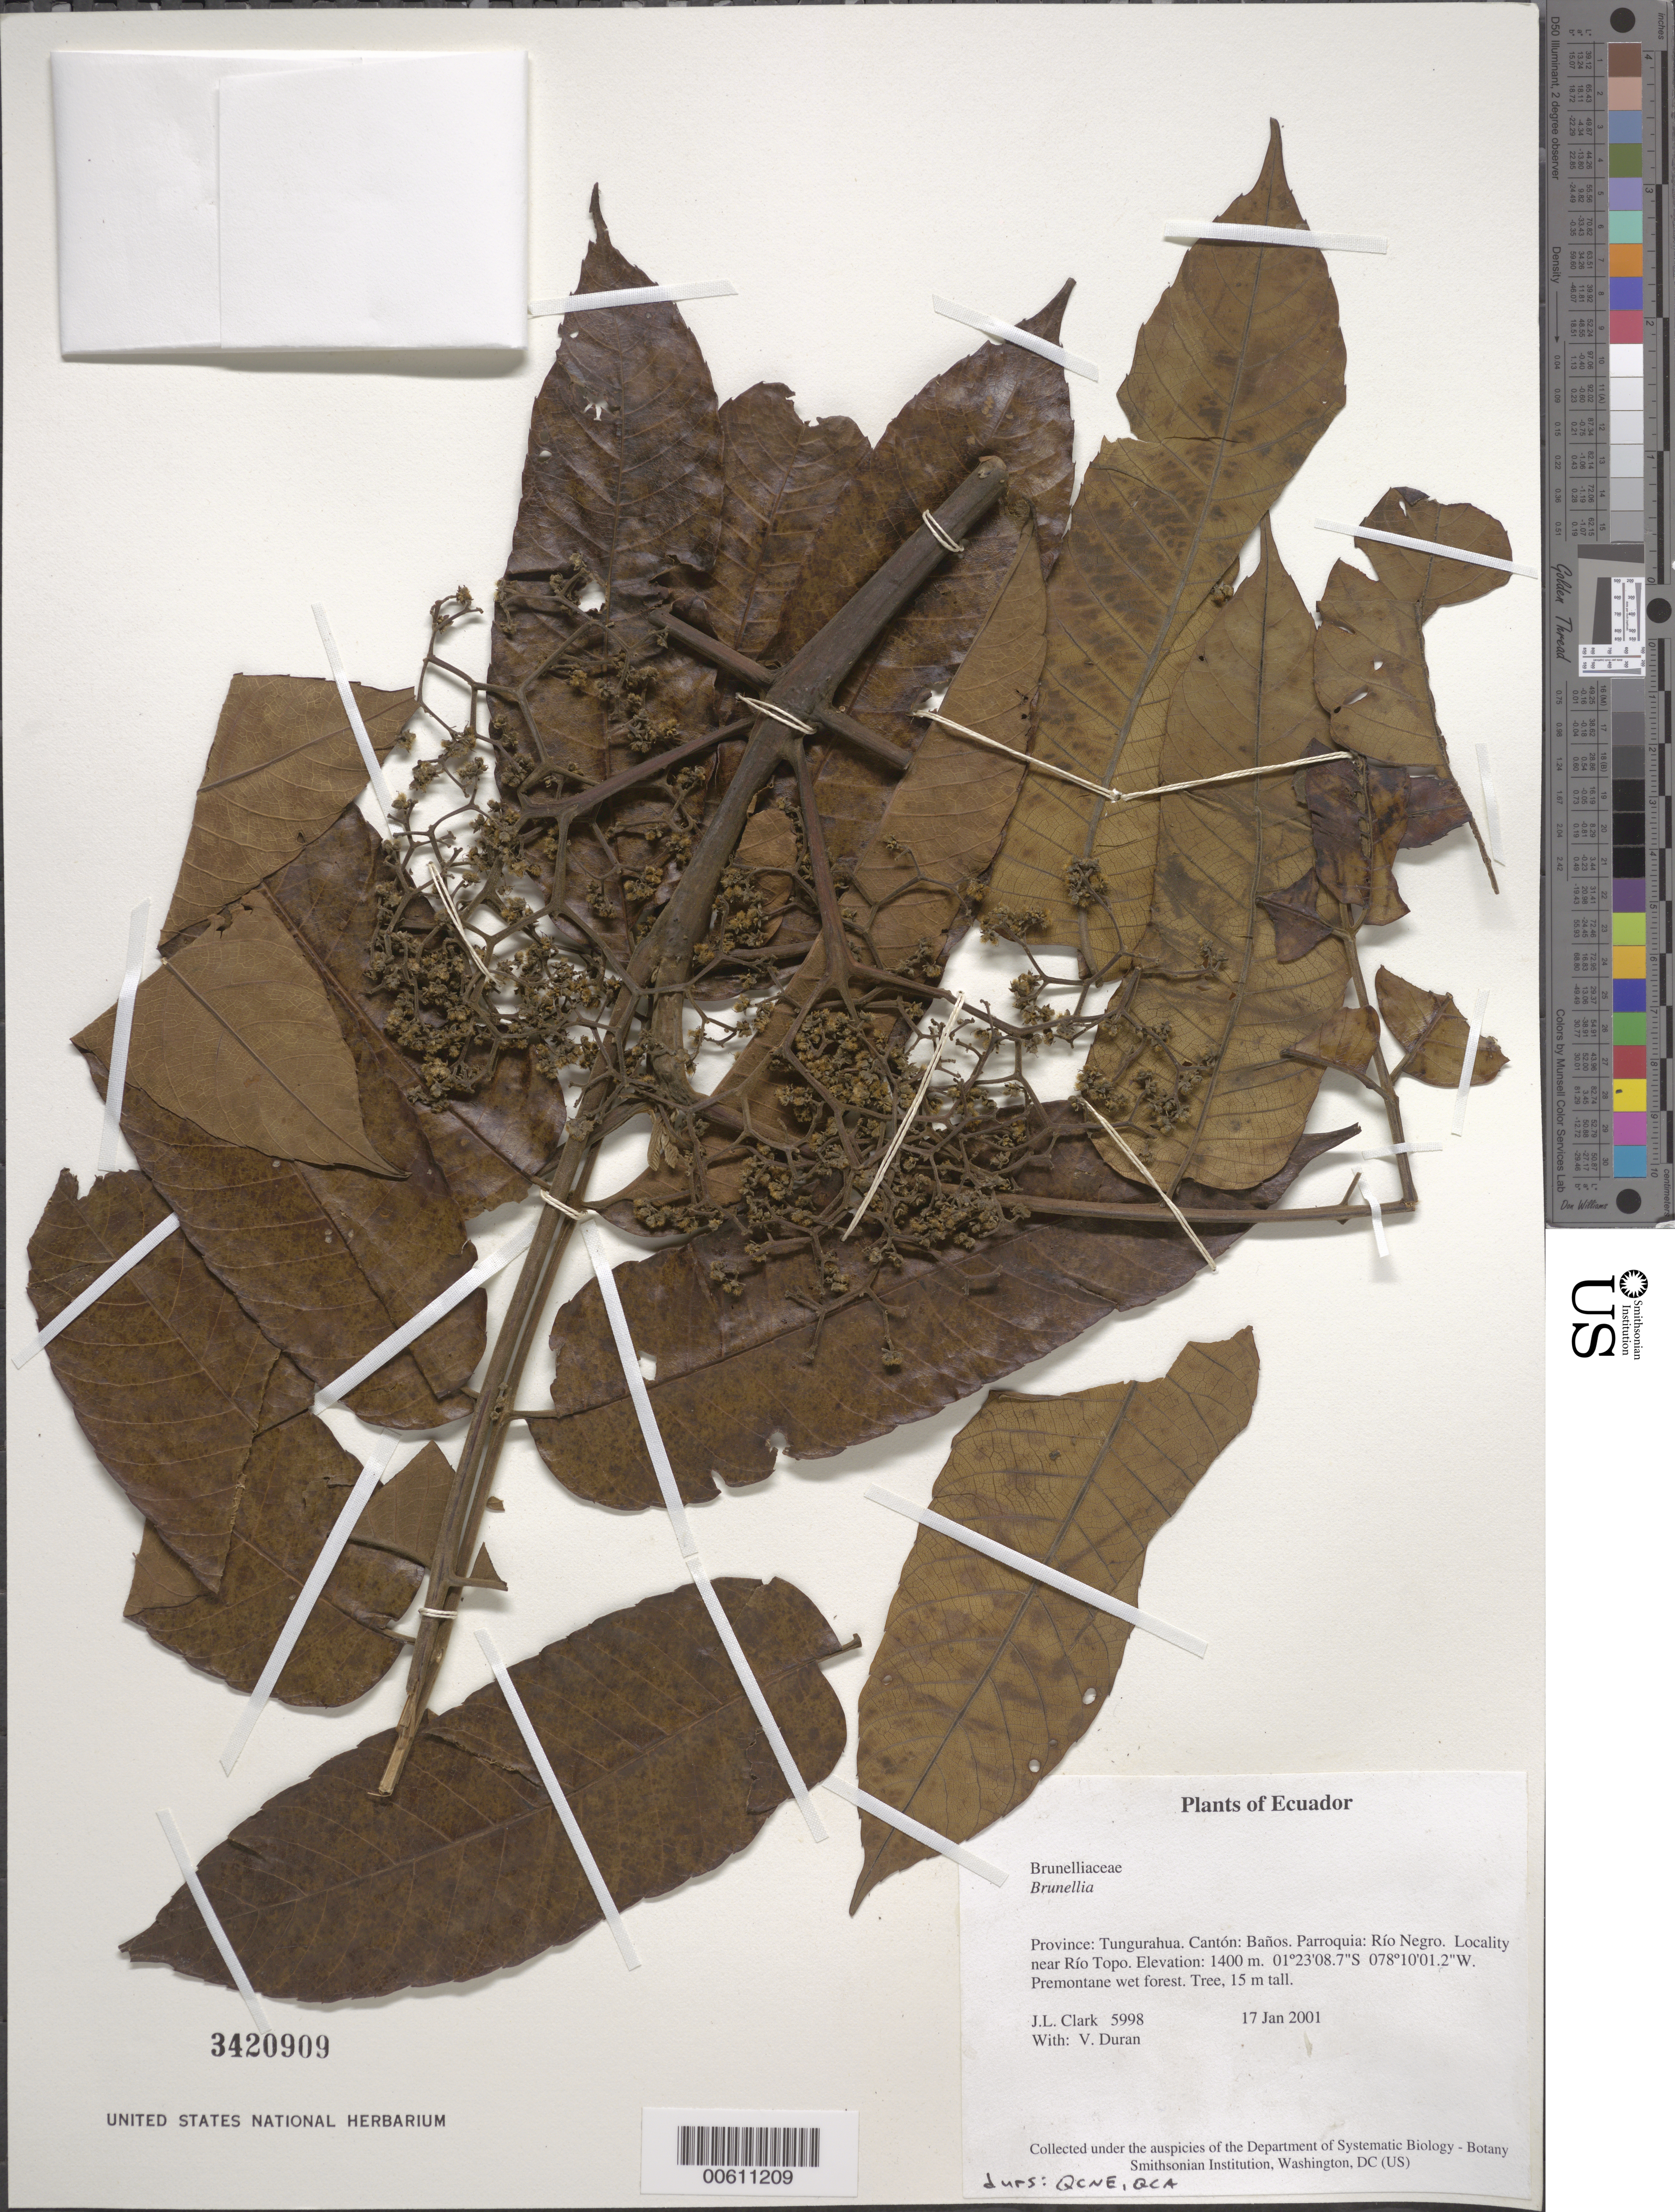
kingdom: Plantae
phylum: Tracheophyta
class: Magnoliopsida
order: Oxalidales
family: Brunelliaceae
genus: Brunellia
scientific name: Brunellia sp.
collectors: J. L. Clark & V. Duran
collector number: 5998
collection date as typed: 17 Jan 2001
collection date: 2001-01-17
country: Ecuador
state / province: Tungurahua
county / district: Baños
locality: Parroquia: Río Negro. LoCality near Río Topo.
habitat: Premontane wet forest.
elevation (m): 1400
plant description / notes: QCA, QCNE, US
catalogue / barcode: US 3420909